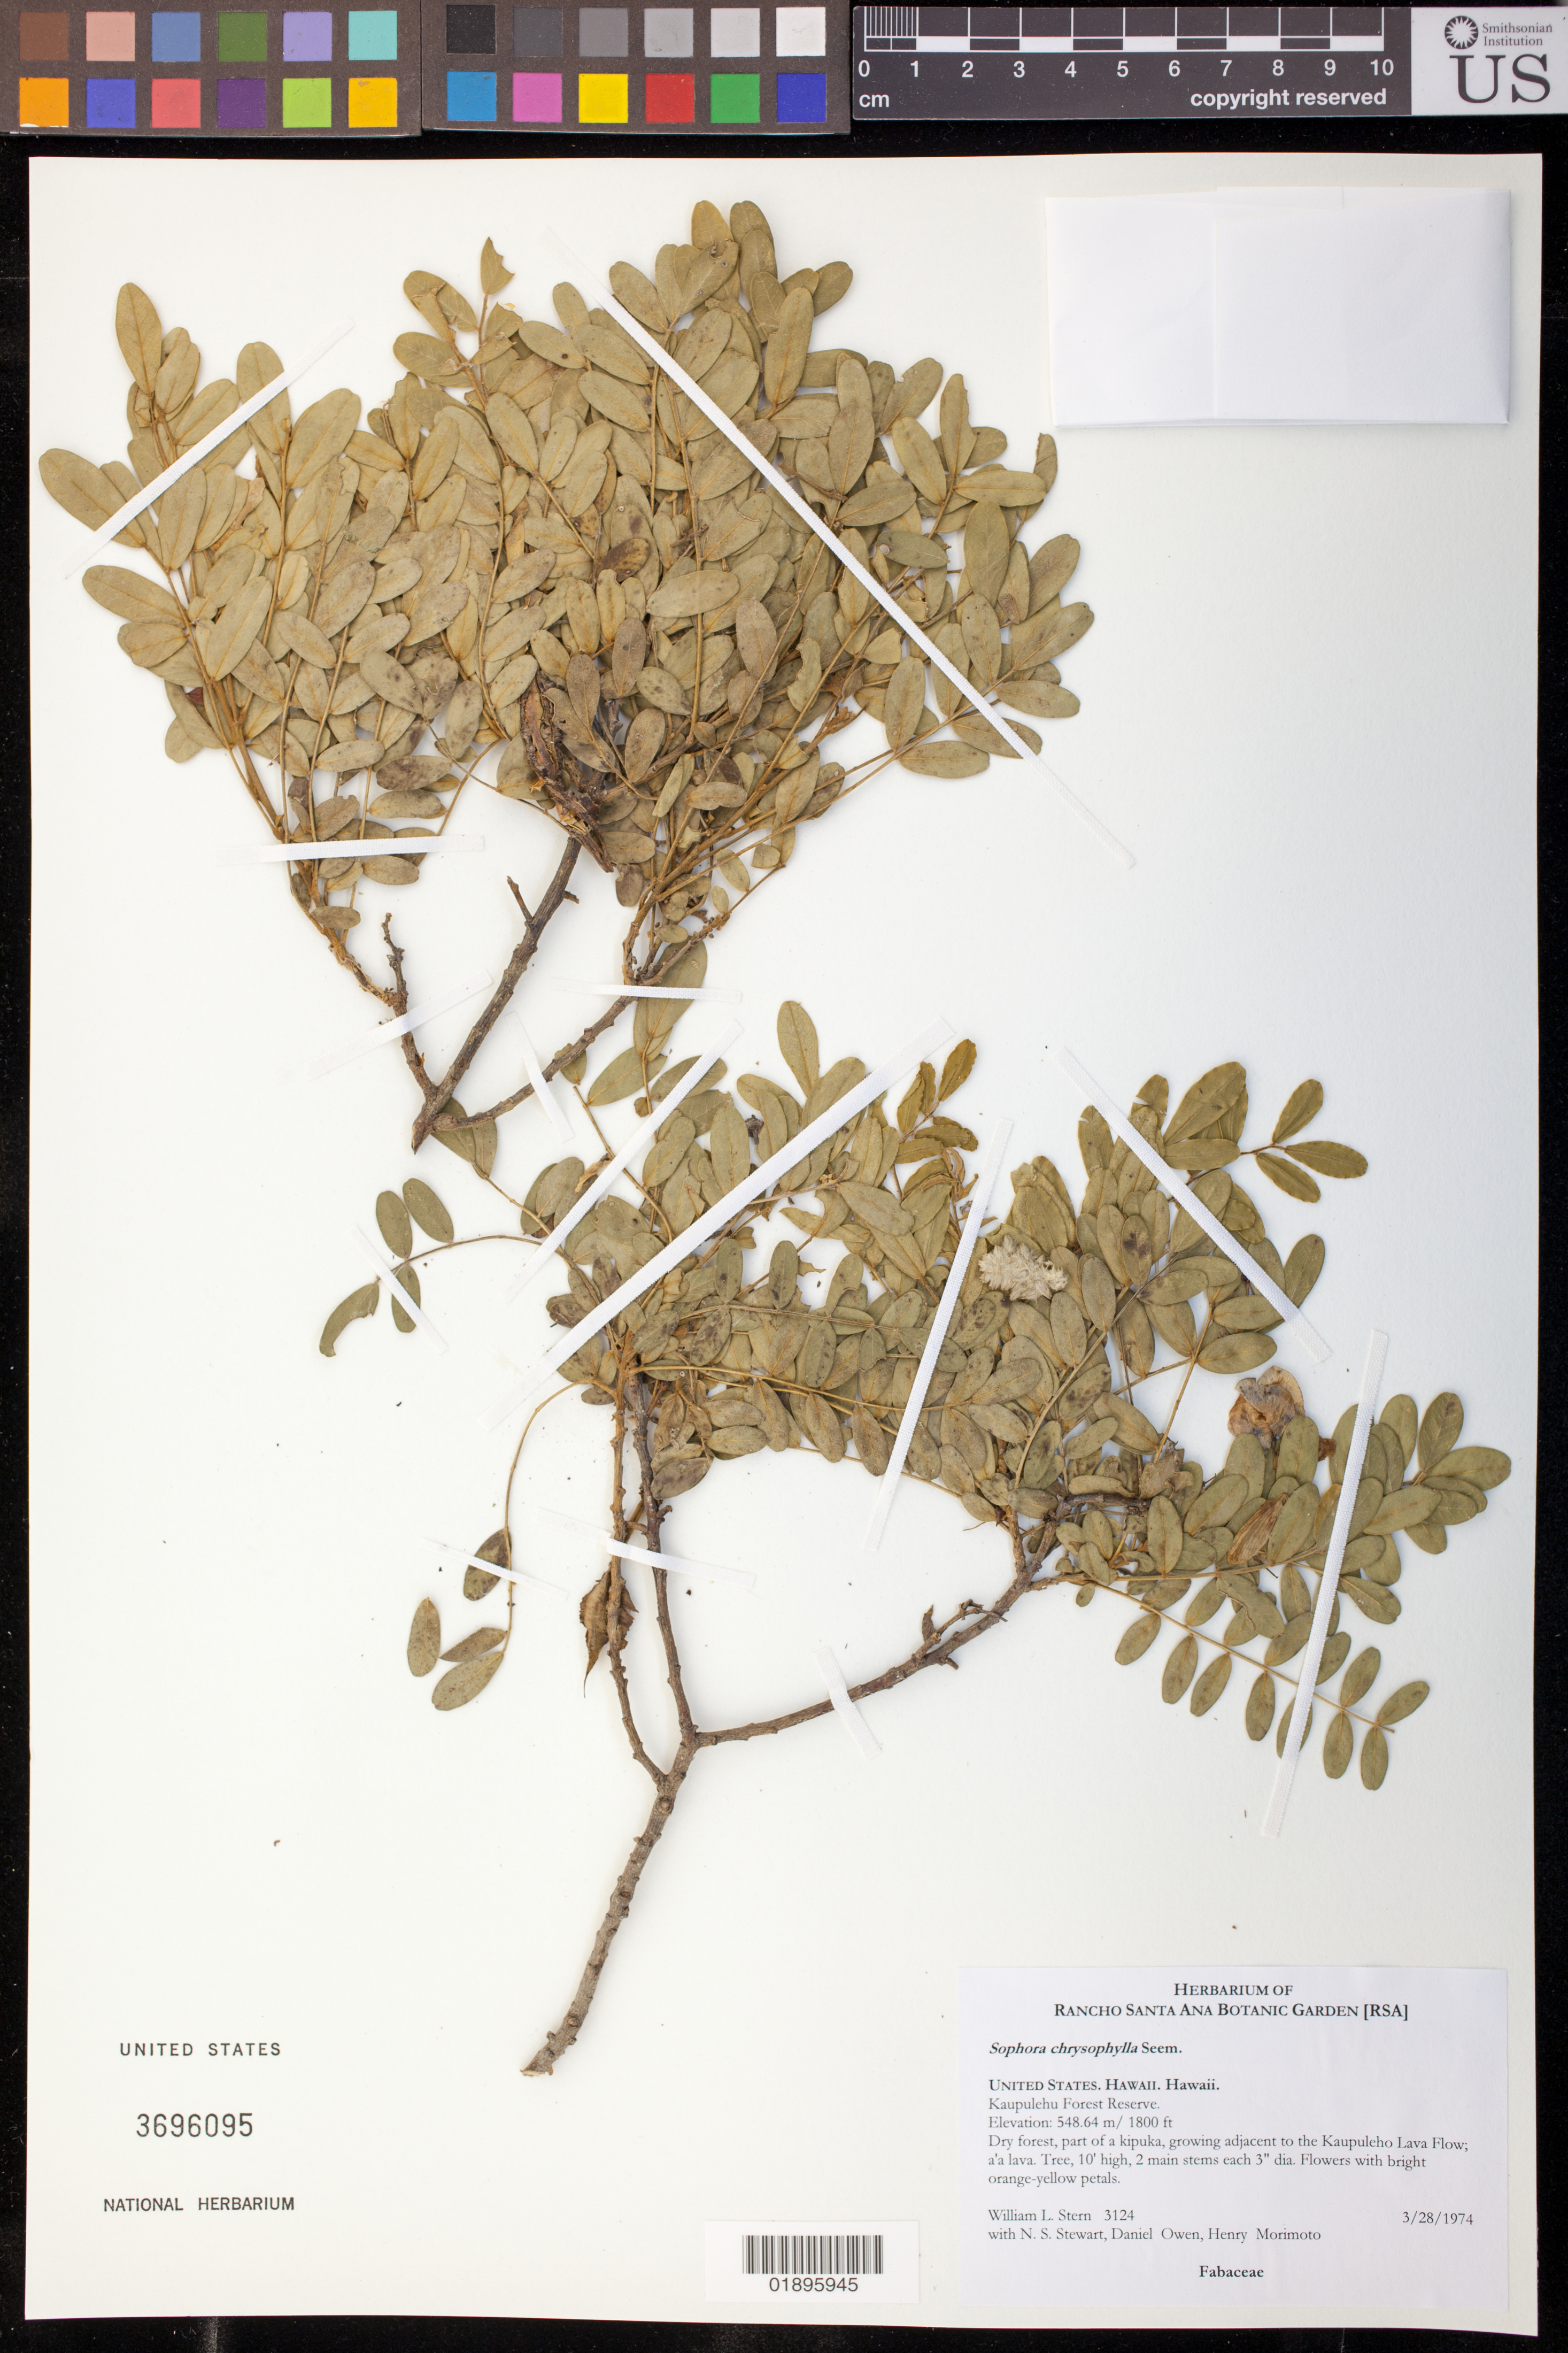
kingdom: Plantae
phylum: Tracheophyta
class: Magnoliopsida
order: Fabales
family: Fabaceae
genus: Sophora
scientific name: Sophora chrysophylla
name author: (Salisb.) Seem.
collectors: W. L. Stern, N. Stewart, D. Owen & H. Morimoto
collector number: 3124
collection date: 1974-03-28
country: United States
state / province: Hawaii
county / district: Hawaii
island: Hawaii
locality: Kaupulehu Forest Reserve, part of a kipuka, growing adjacent to the Kaupuleho Lava Flow.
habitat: Dry forest.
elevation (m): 549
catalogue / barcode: US 3696095